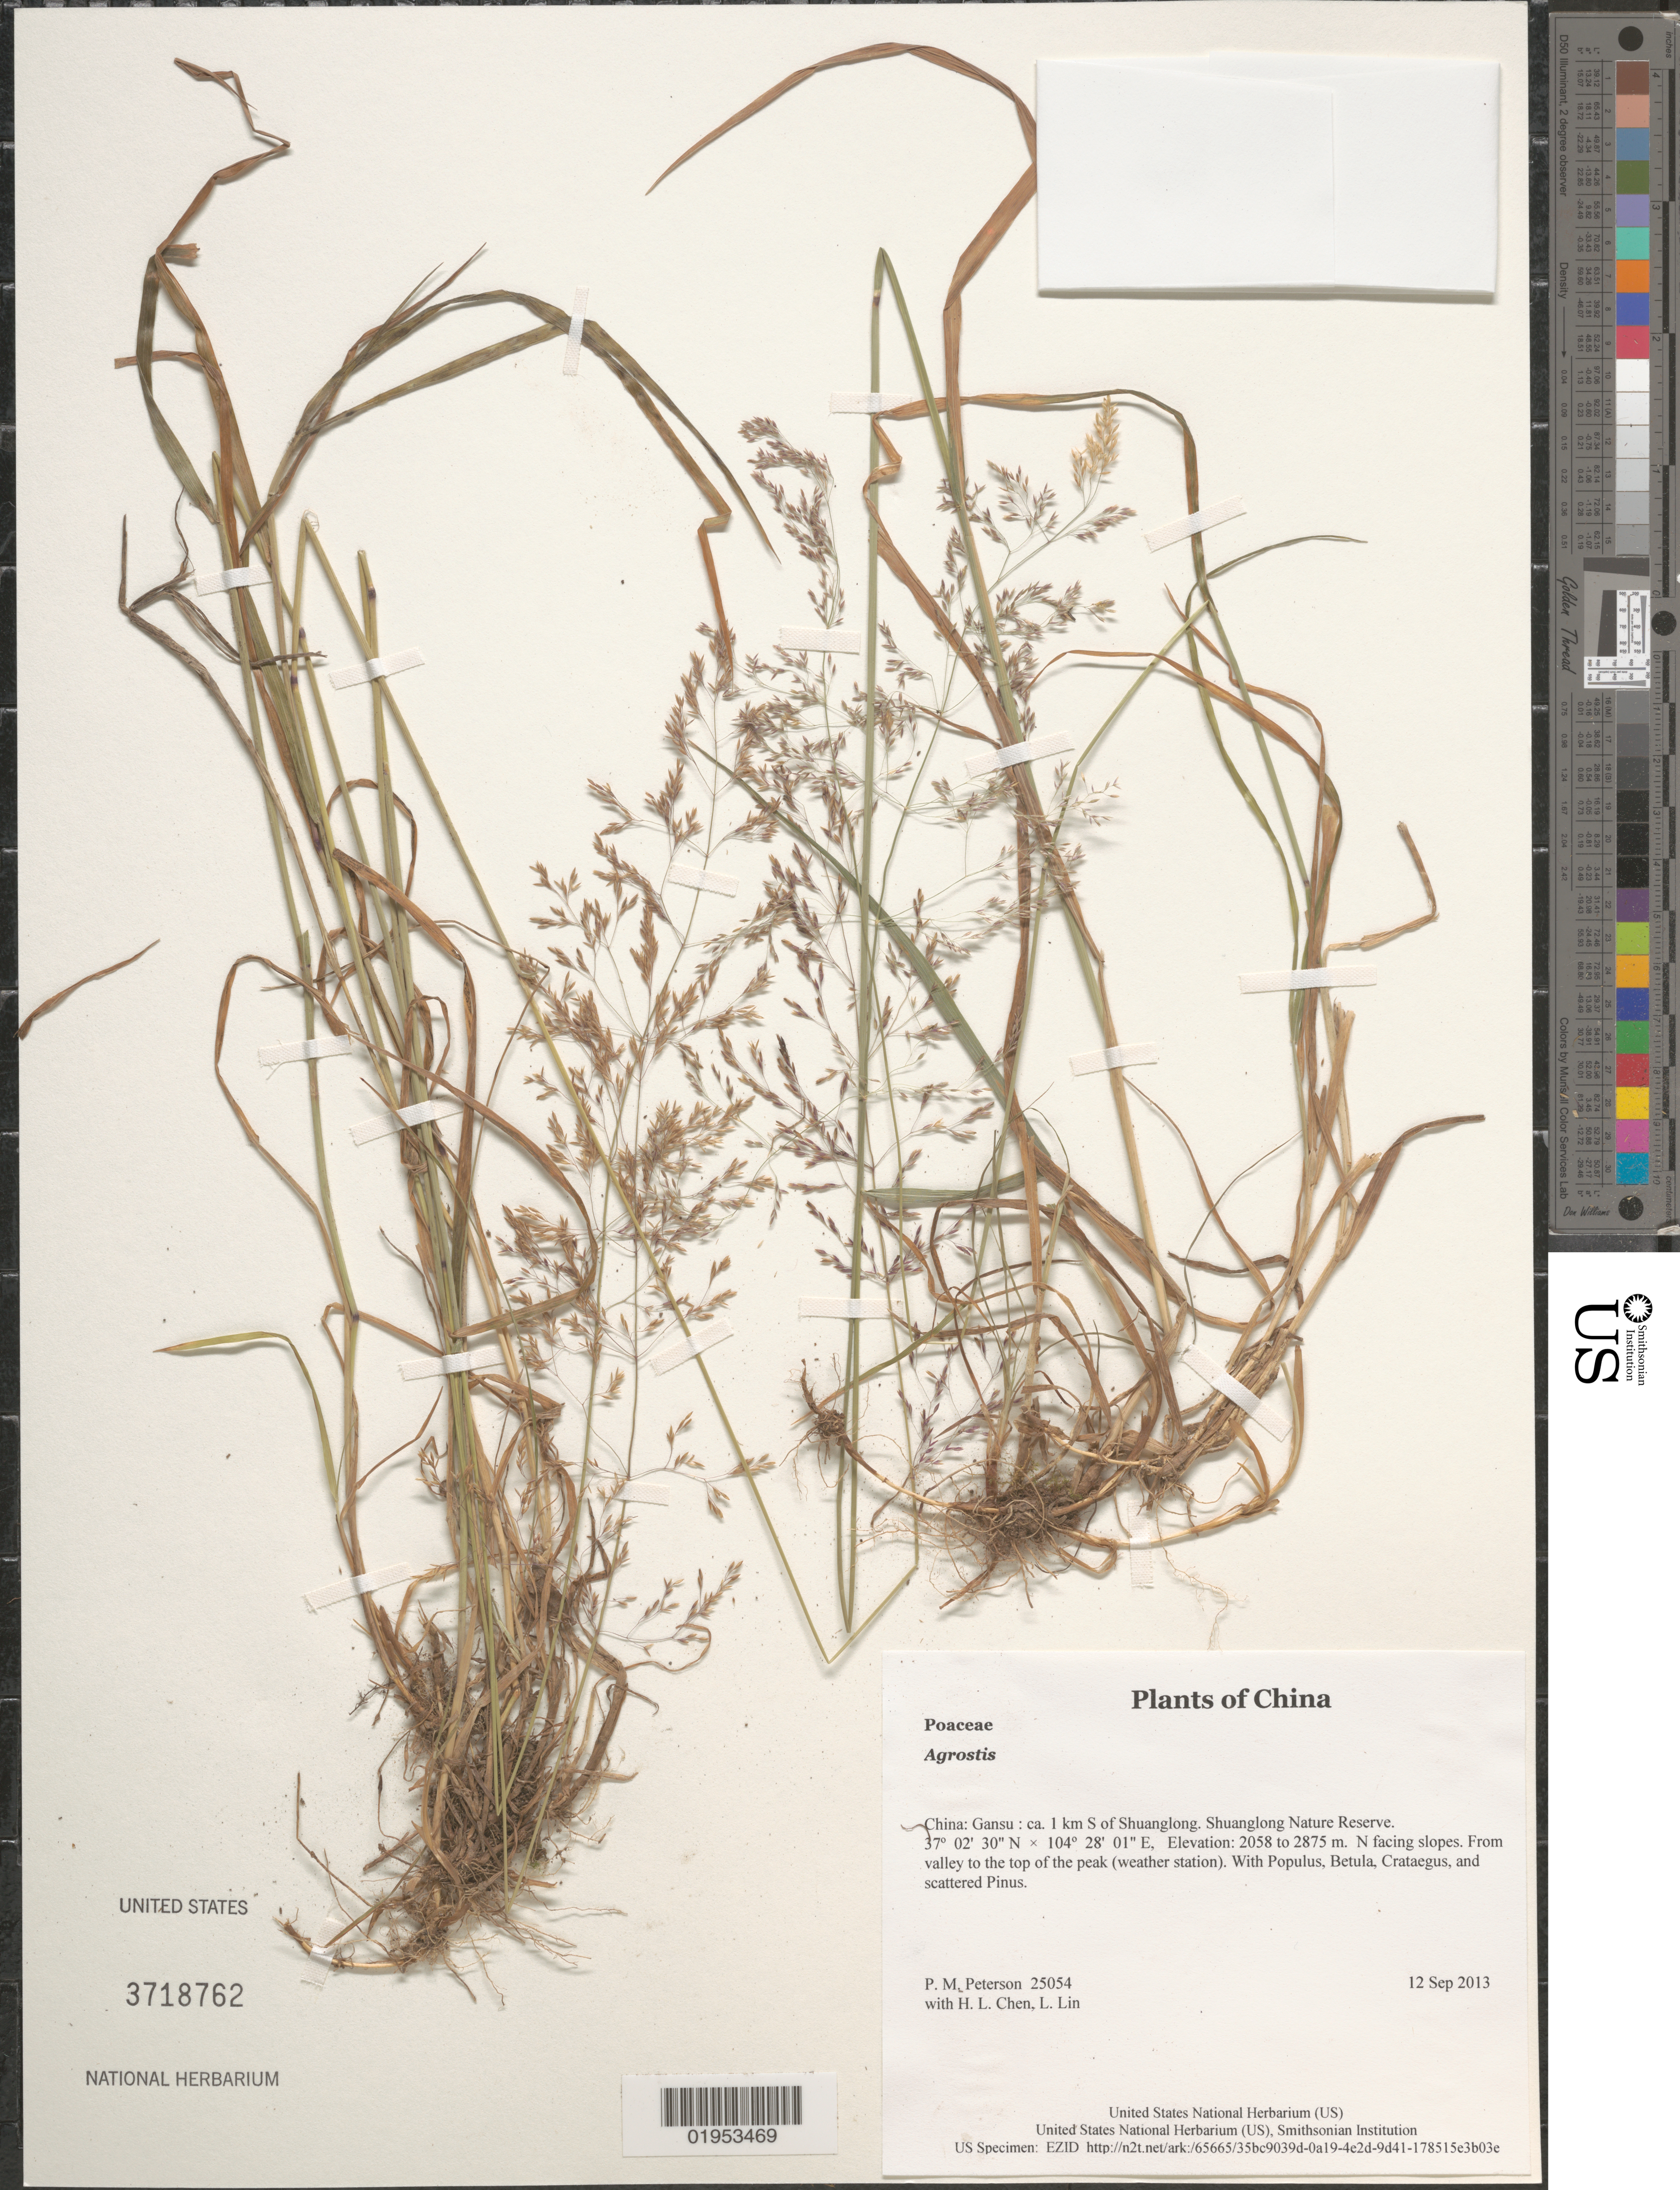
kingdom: Plantae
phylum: Tracheophyta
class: Liliopsida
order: Poales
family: Poaceae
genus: Agrostis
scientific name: Agrostis sp.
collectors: P. M. Peterson, H. L. Chen & L. Lin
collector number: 25054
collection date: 2013-09-12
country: China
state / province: Gansu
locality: ca. 1 km S of Shuanglong. Shuanglong Nature Reserve.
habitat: N facing slopes. From valley to the top of the peak (weather station).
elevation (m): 2058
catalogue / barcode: US 3718762